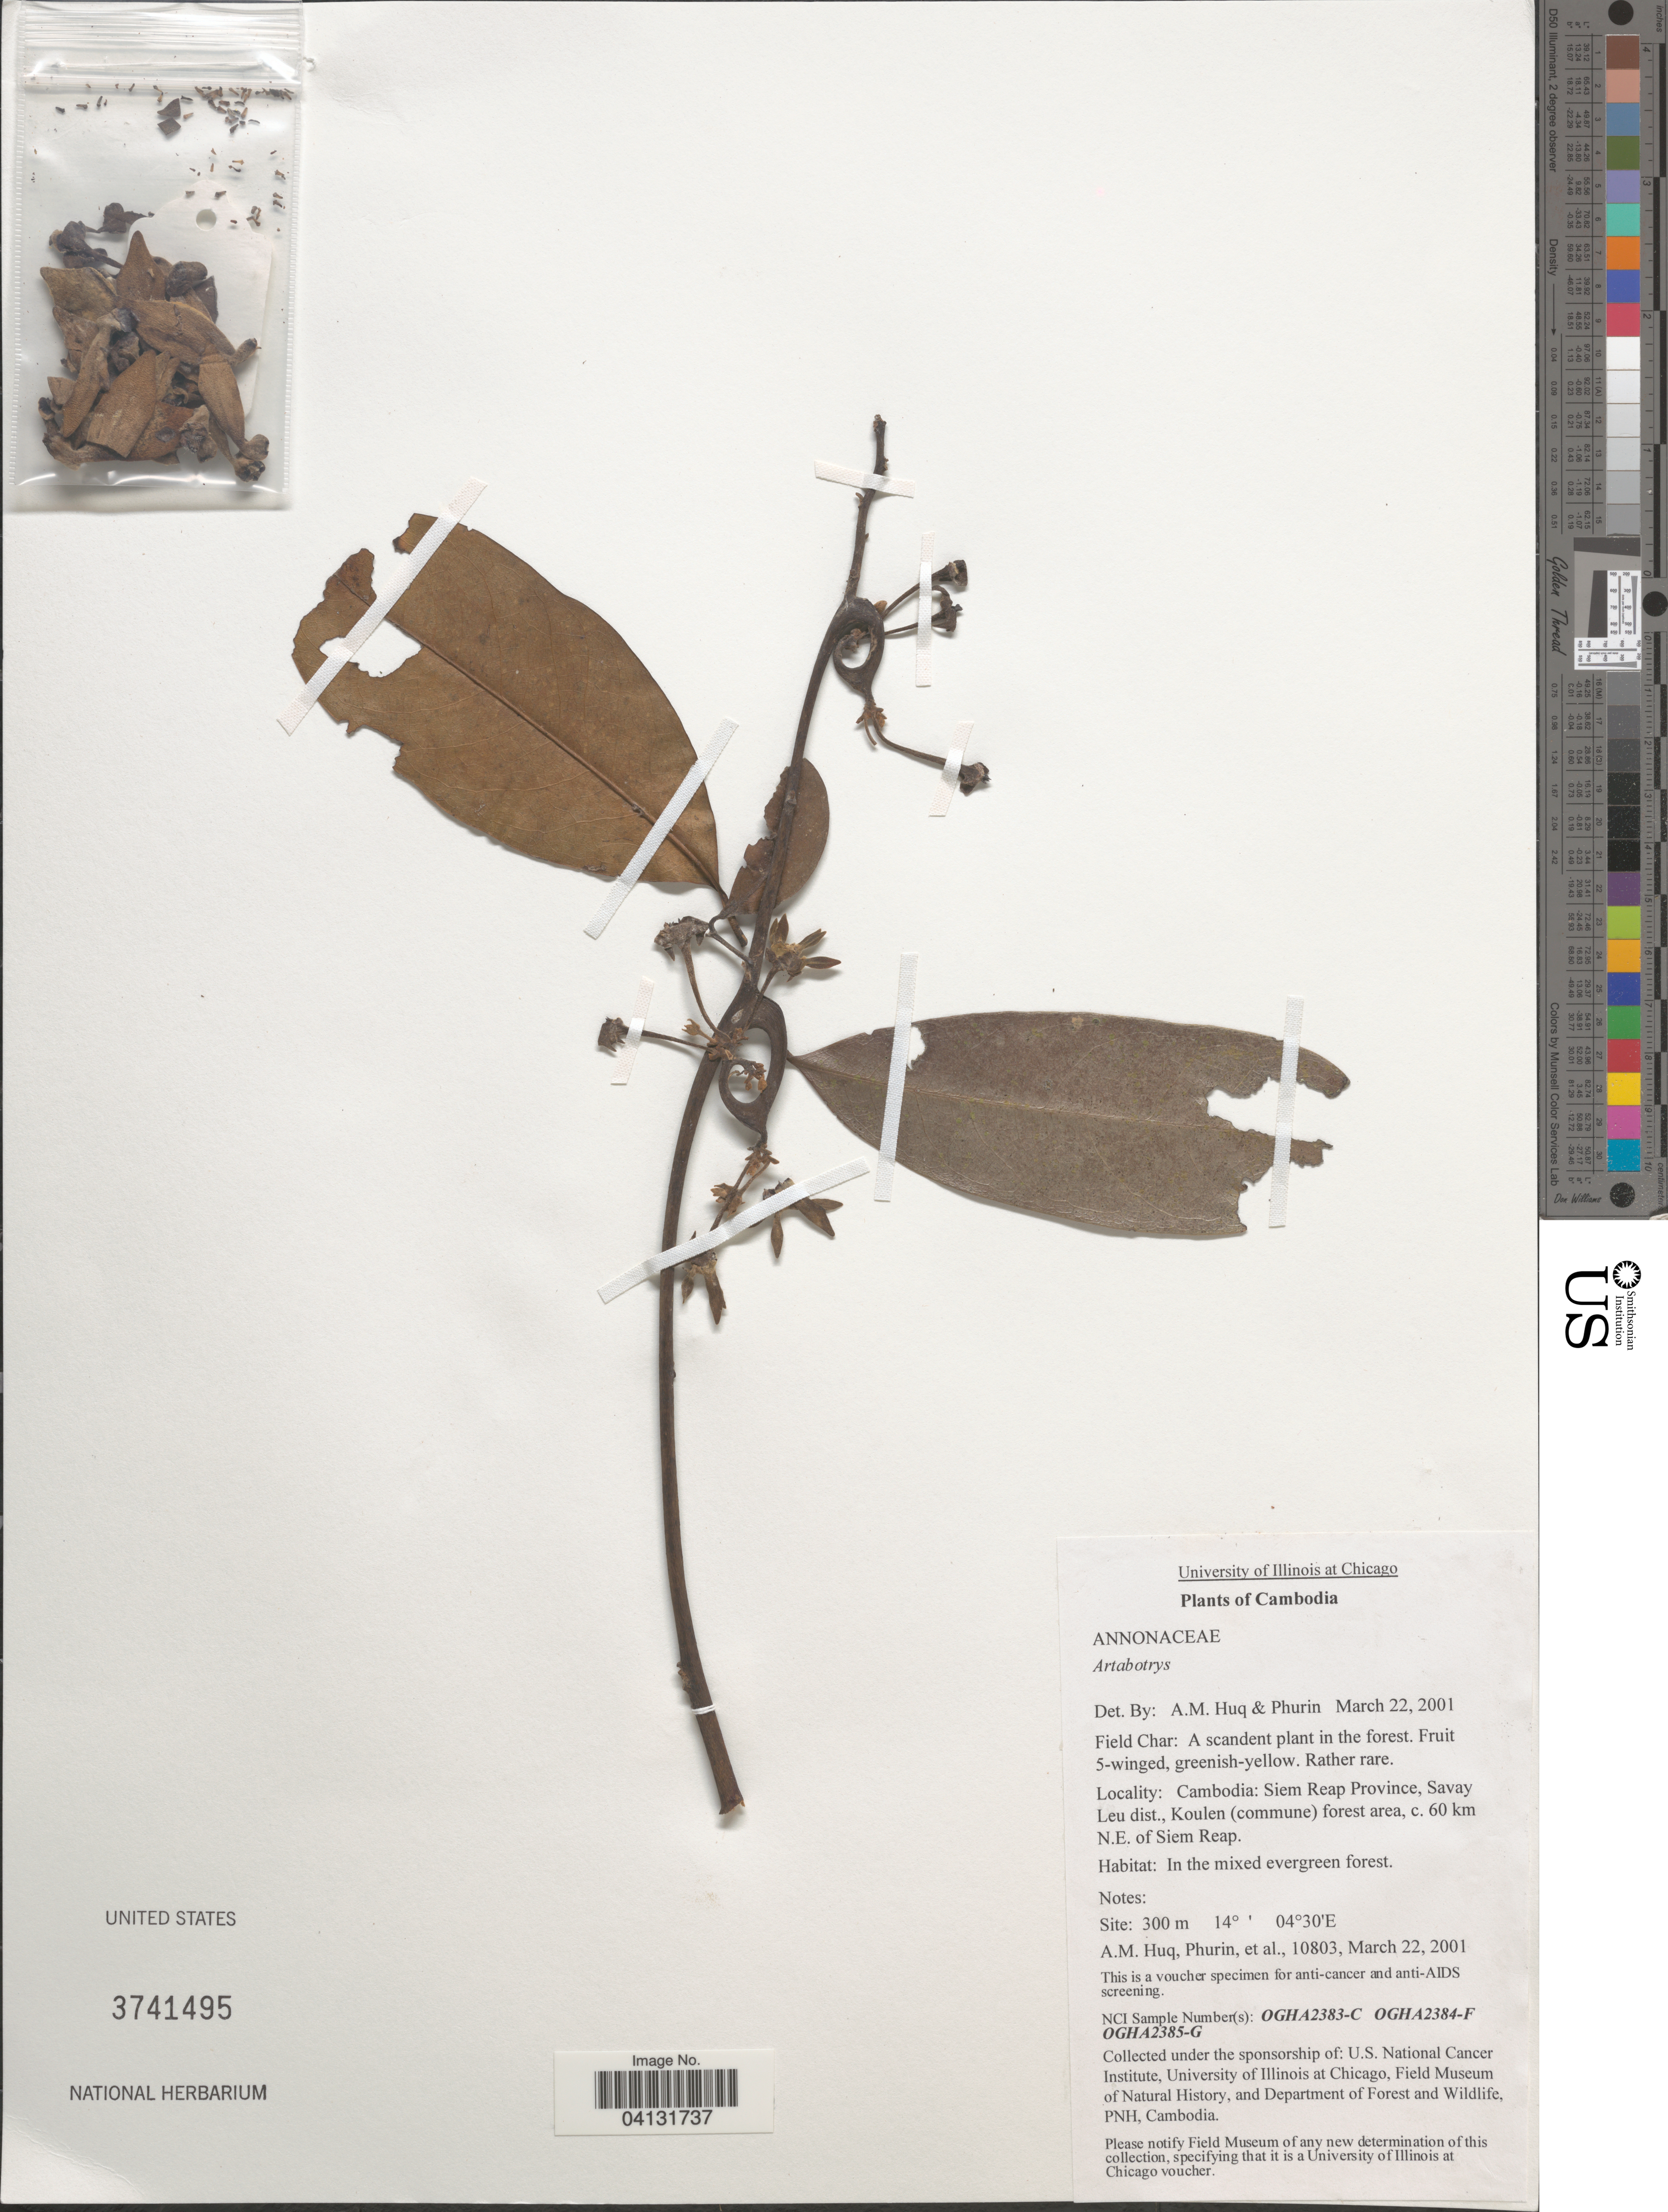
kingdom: Plantae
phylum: Tracheophyta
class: Magnoliopsida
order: Magnoliales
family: Annonaceae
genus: Artabotrys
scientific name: Artabotrys sp.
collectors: A. M. Huq, -. Phurin & et al.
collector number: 10803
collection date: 2001-03-22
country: Cambodia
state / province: Siĕm Réab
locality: Siem Reap Province, Savay Leu dist., Koulen (commune) forest area, c. 60 km N.E. of Siem Reap.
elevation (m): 300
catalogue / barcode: US 3741495